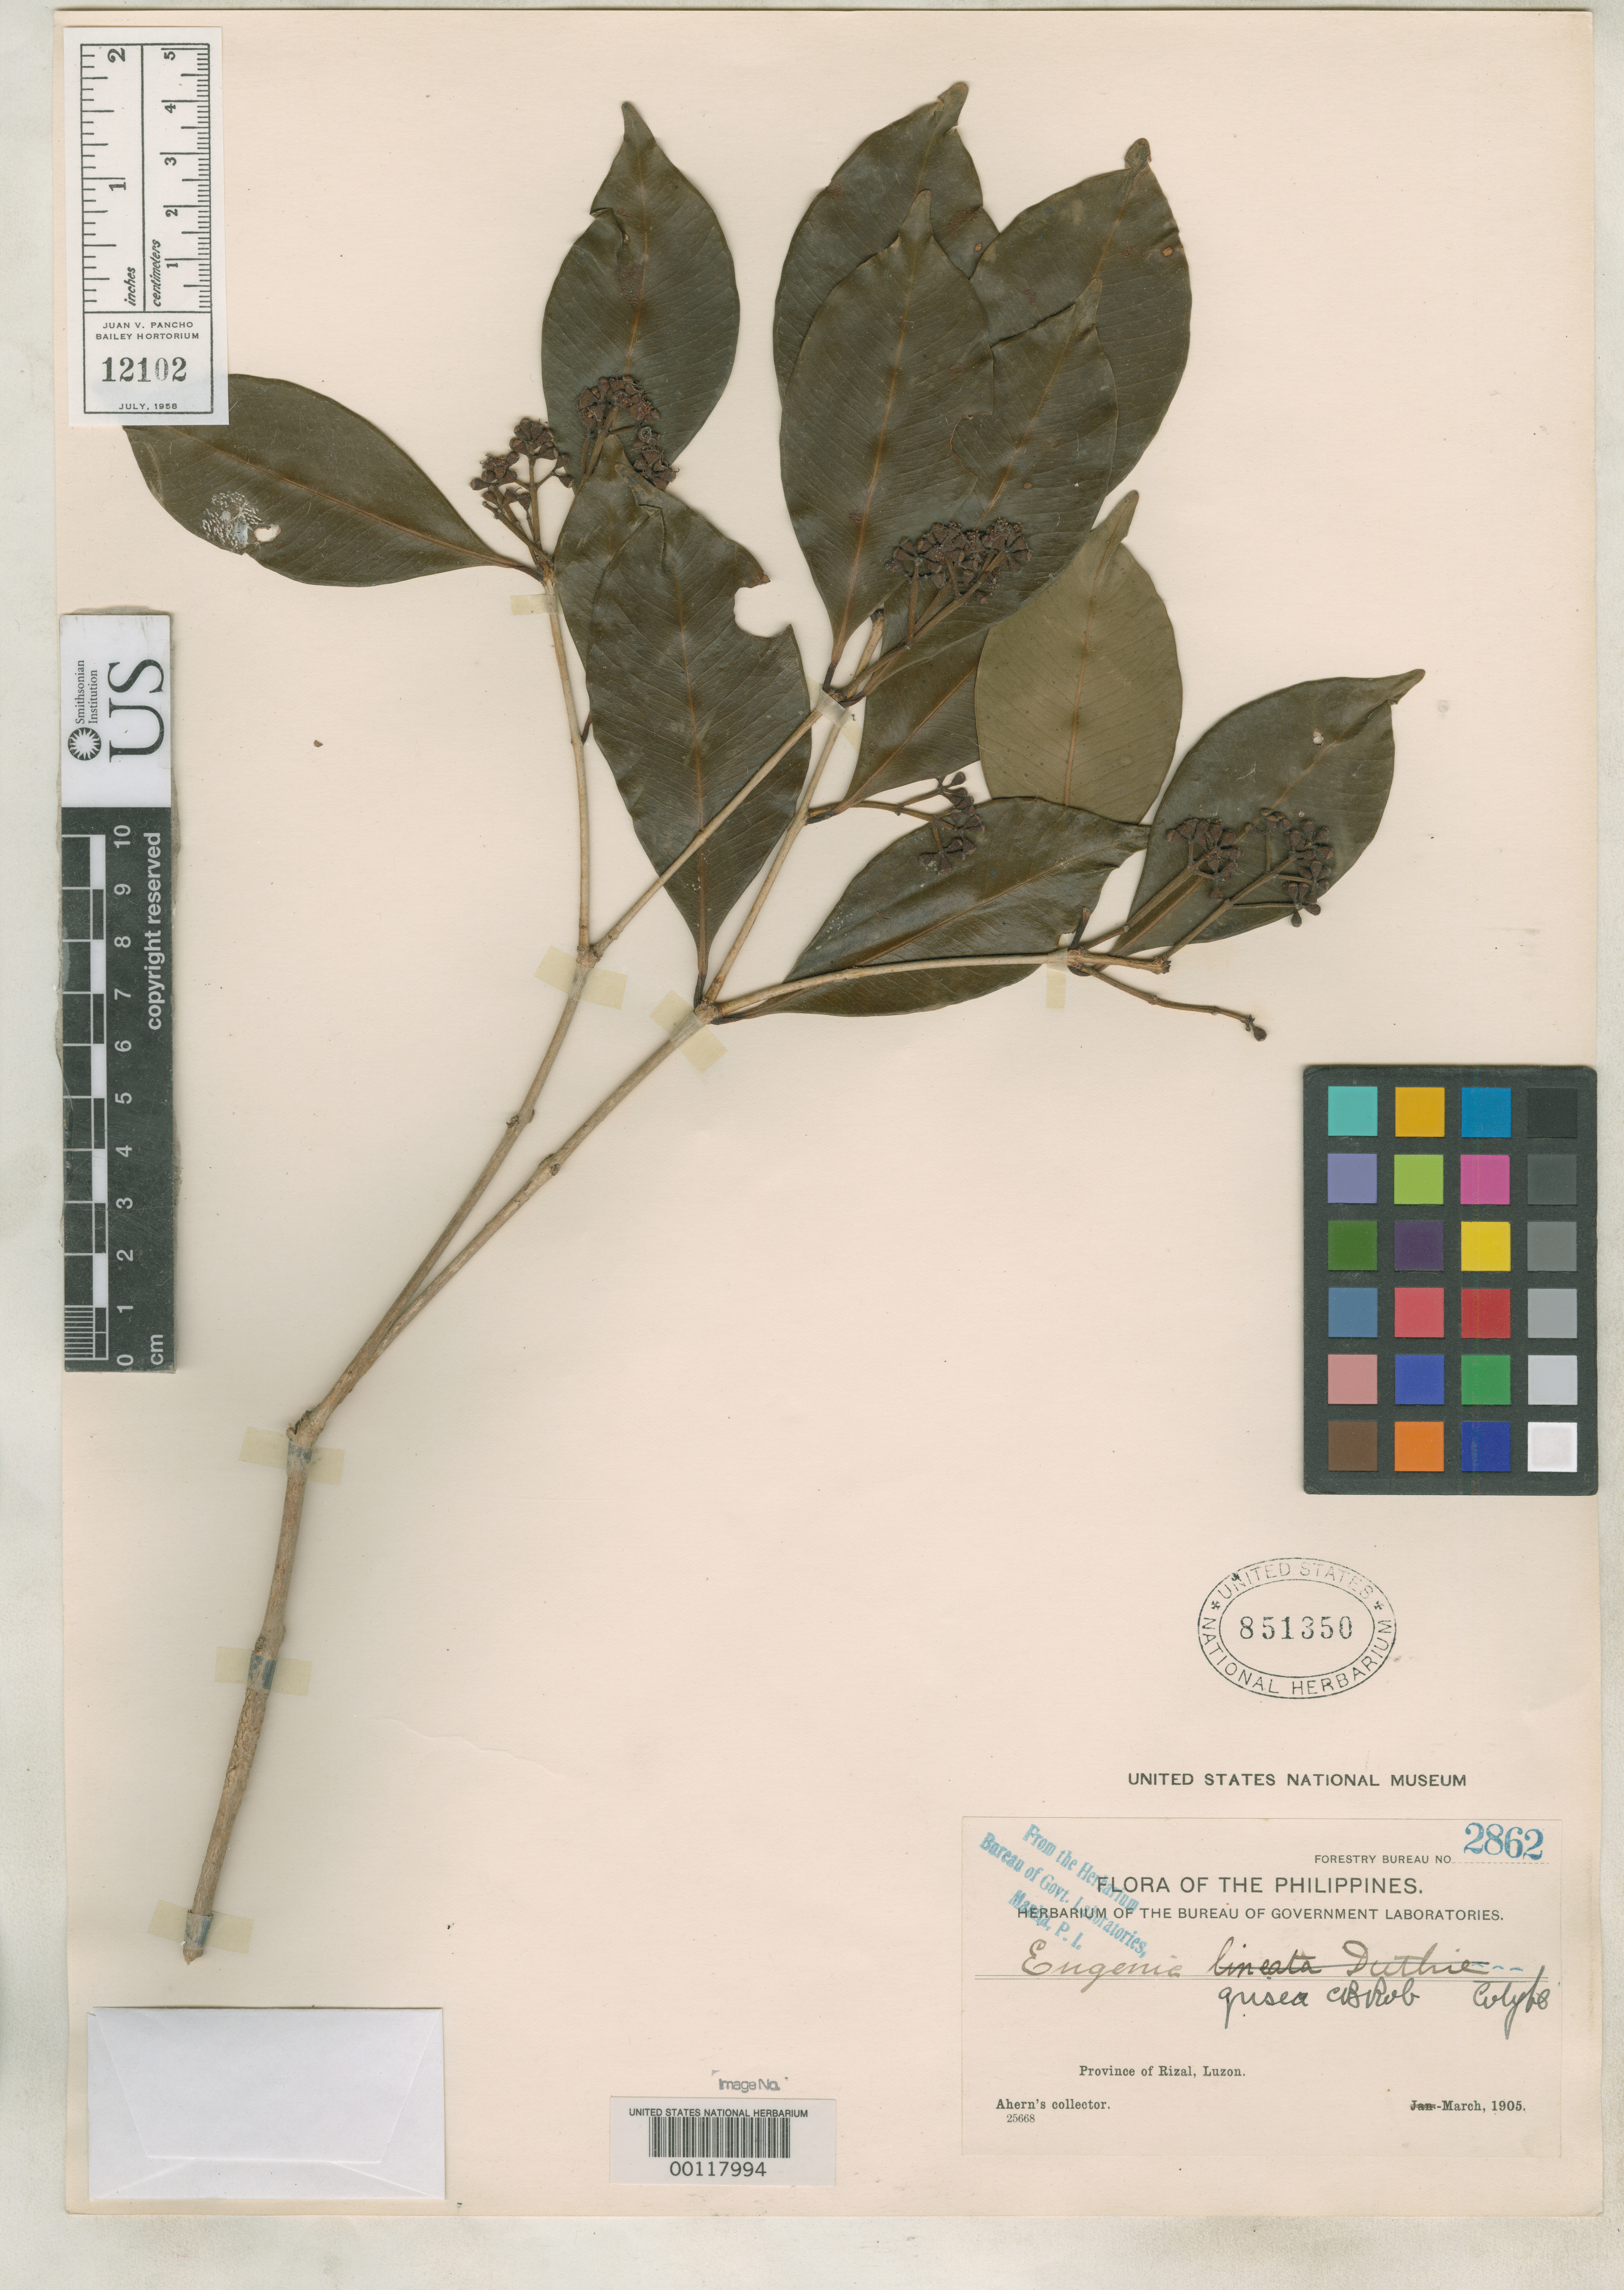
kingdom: Plantae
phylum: Tracheophyta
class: Magnoliopsida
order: Myrtales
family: Myrtaceae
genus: Eugenia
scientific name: Eugenia grisea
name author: C.B. Rob.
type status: Isotype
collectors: Ahern's collector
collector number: Bur. Sci. 2862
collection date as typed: Mar 1905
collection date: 1905-03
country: Philippines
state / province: Calabarzon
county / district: Rizal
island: Luzon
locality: Bosoboso.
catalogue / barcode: US 851350